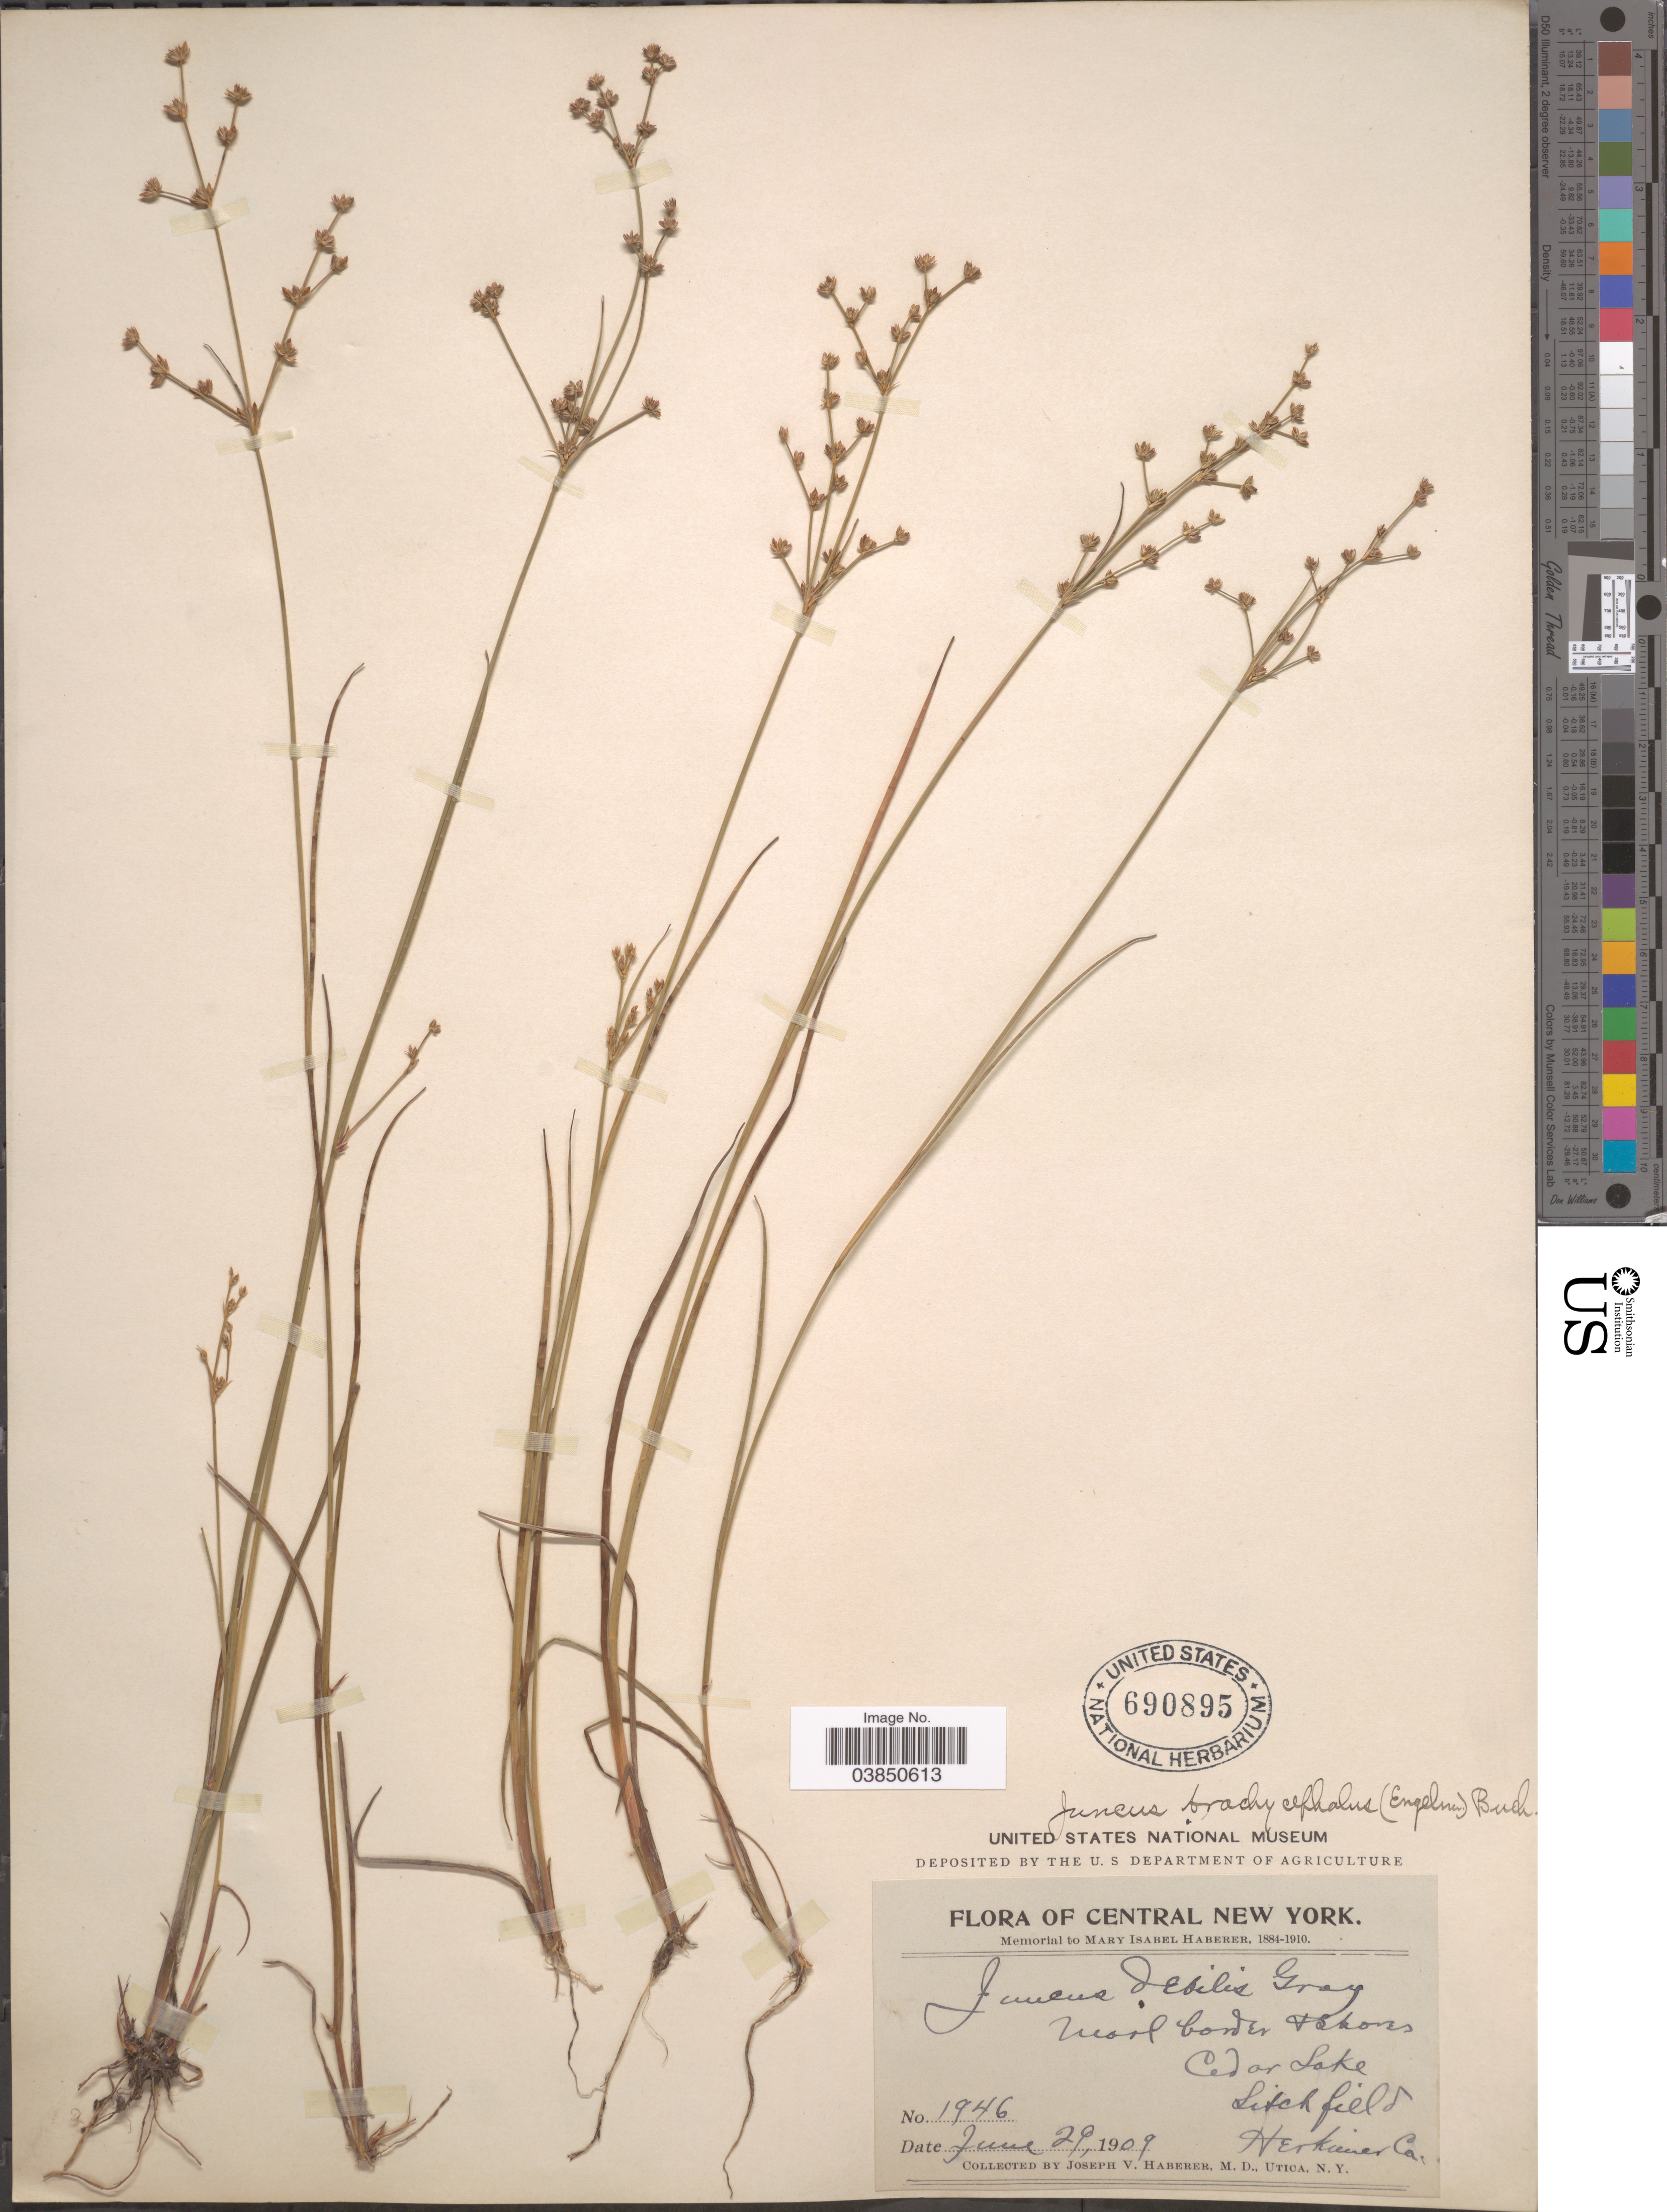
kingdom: Plantae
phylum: Tracheophyta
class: Liliopsida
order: Poales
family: Juncaceae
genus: Juncus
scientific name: Juncus brachycephalus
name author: (Engelm.) Buchenau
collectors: J. V. Haberer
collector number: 1946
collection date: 1909-06-29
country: United States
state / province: New York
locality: Central New York. Cedar Lake. Sitch field. Herkimer Co.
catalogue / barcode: US 690895